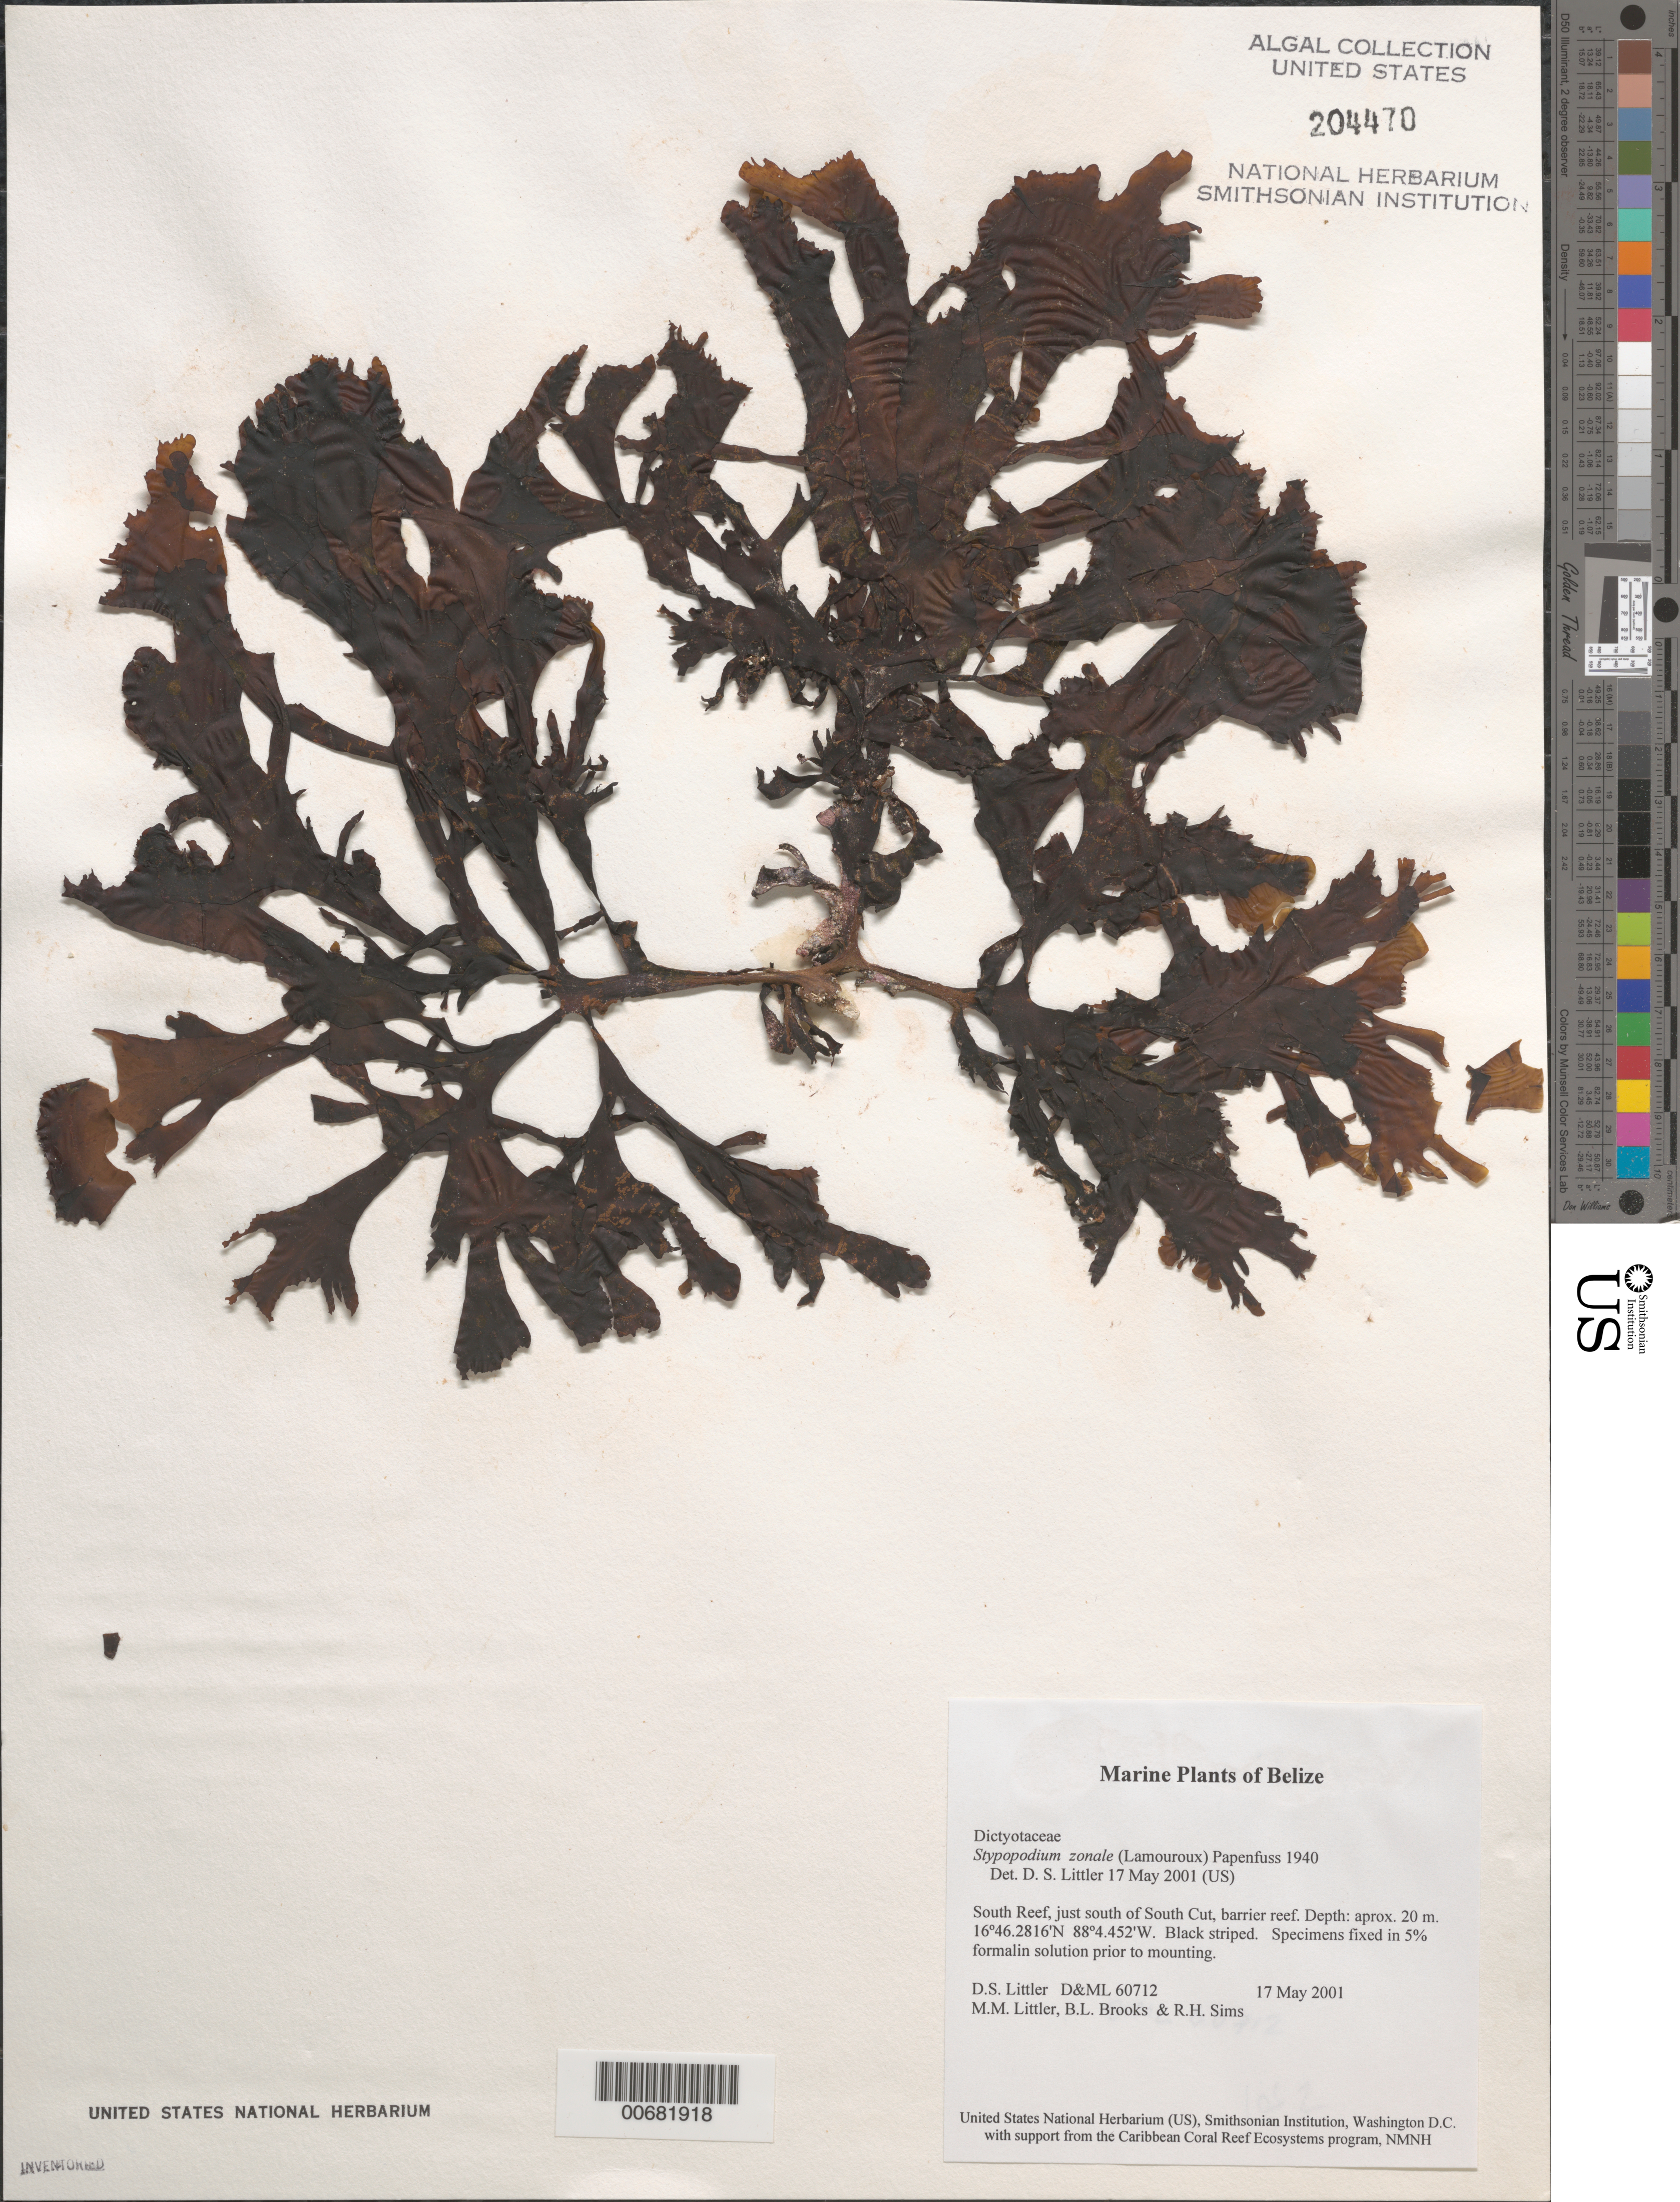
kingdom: Chromista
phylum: Ochrophyta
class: Phaeophyceae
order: Dictyotales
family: Dictyotaceae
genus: Stypopodium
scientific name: Stypopodium zonale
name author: (J.V.Lamouroux) Papenf.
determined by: Littler, D. S.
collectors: D. S. Littler, M. M. Littler, B. Brooks & R. H. Sims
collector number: D&ML 60712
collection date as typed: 17 May 2001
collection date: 2001-05-17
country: Belize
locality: South Reef, just south of South Cut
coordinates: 16 46.2816' N, 88 4.452' W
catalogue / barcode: US 204470